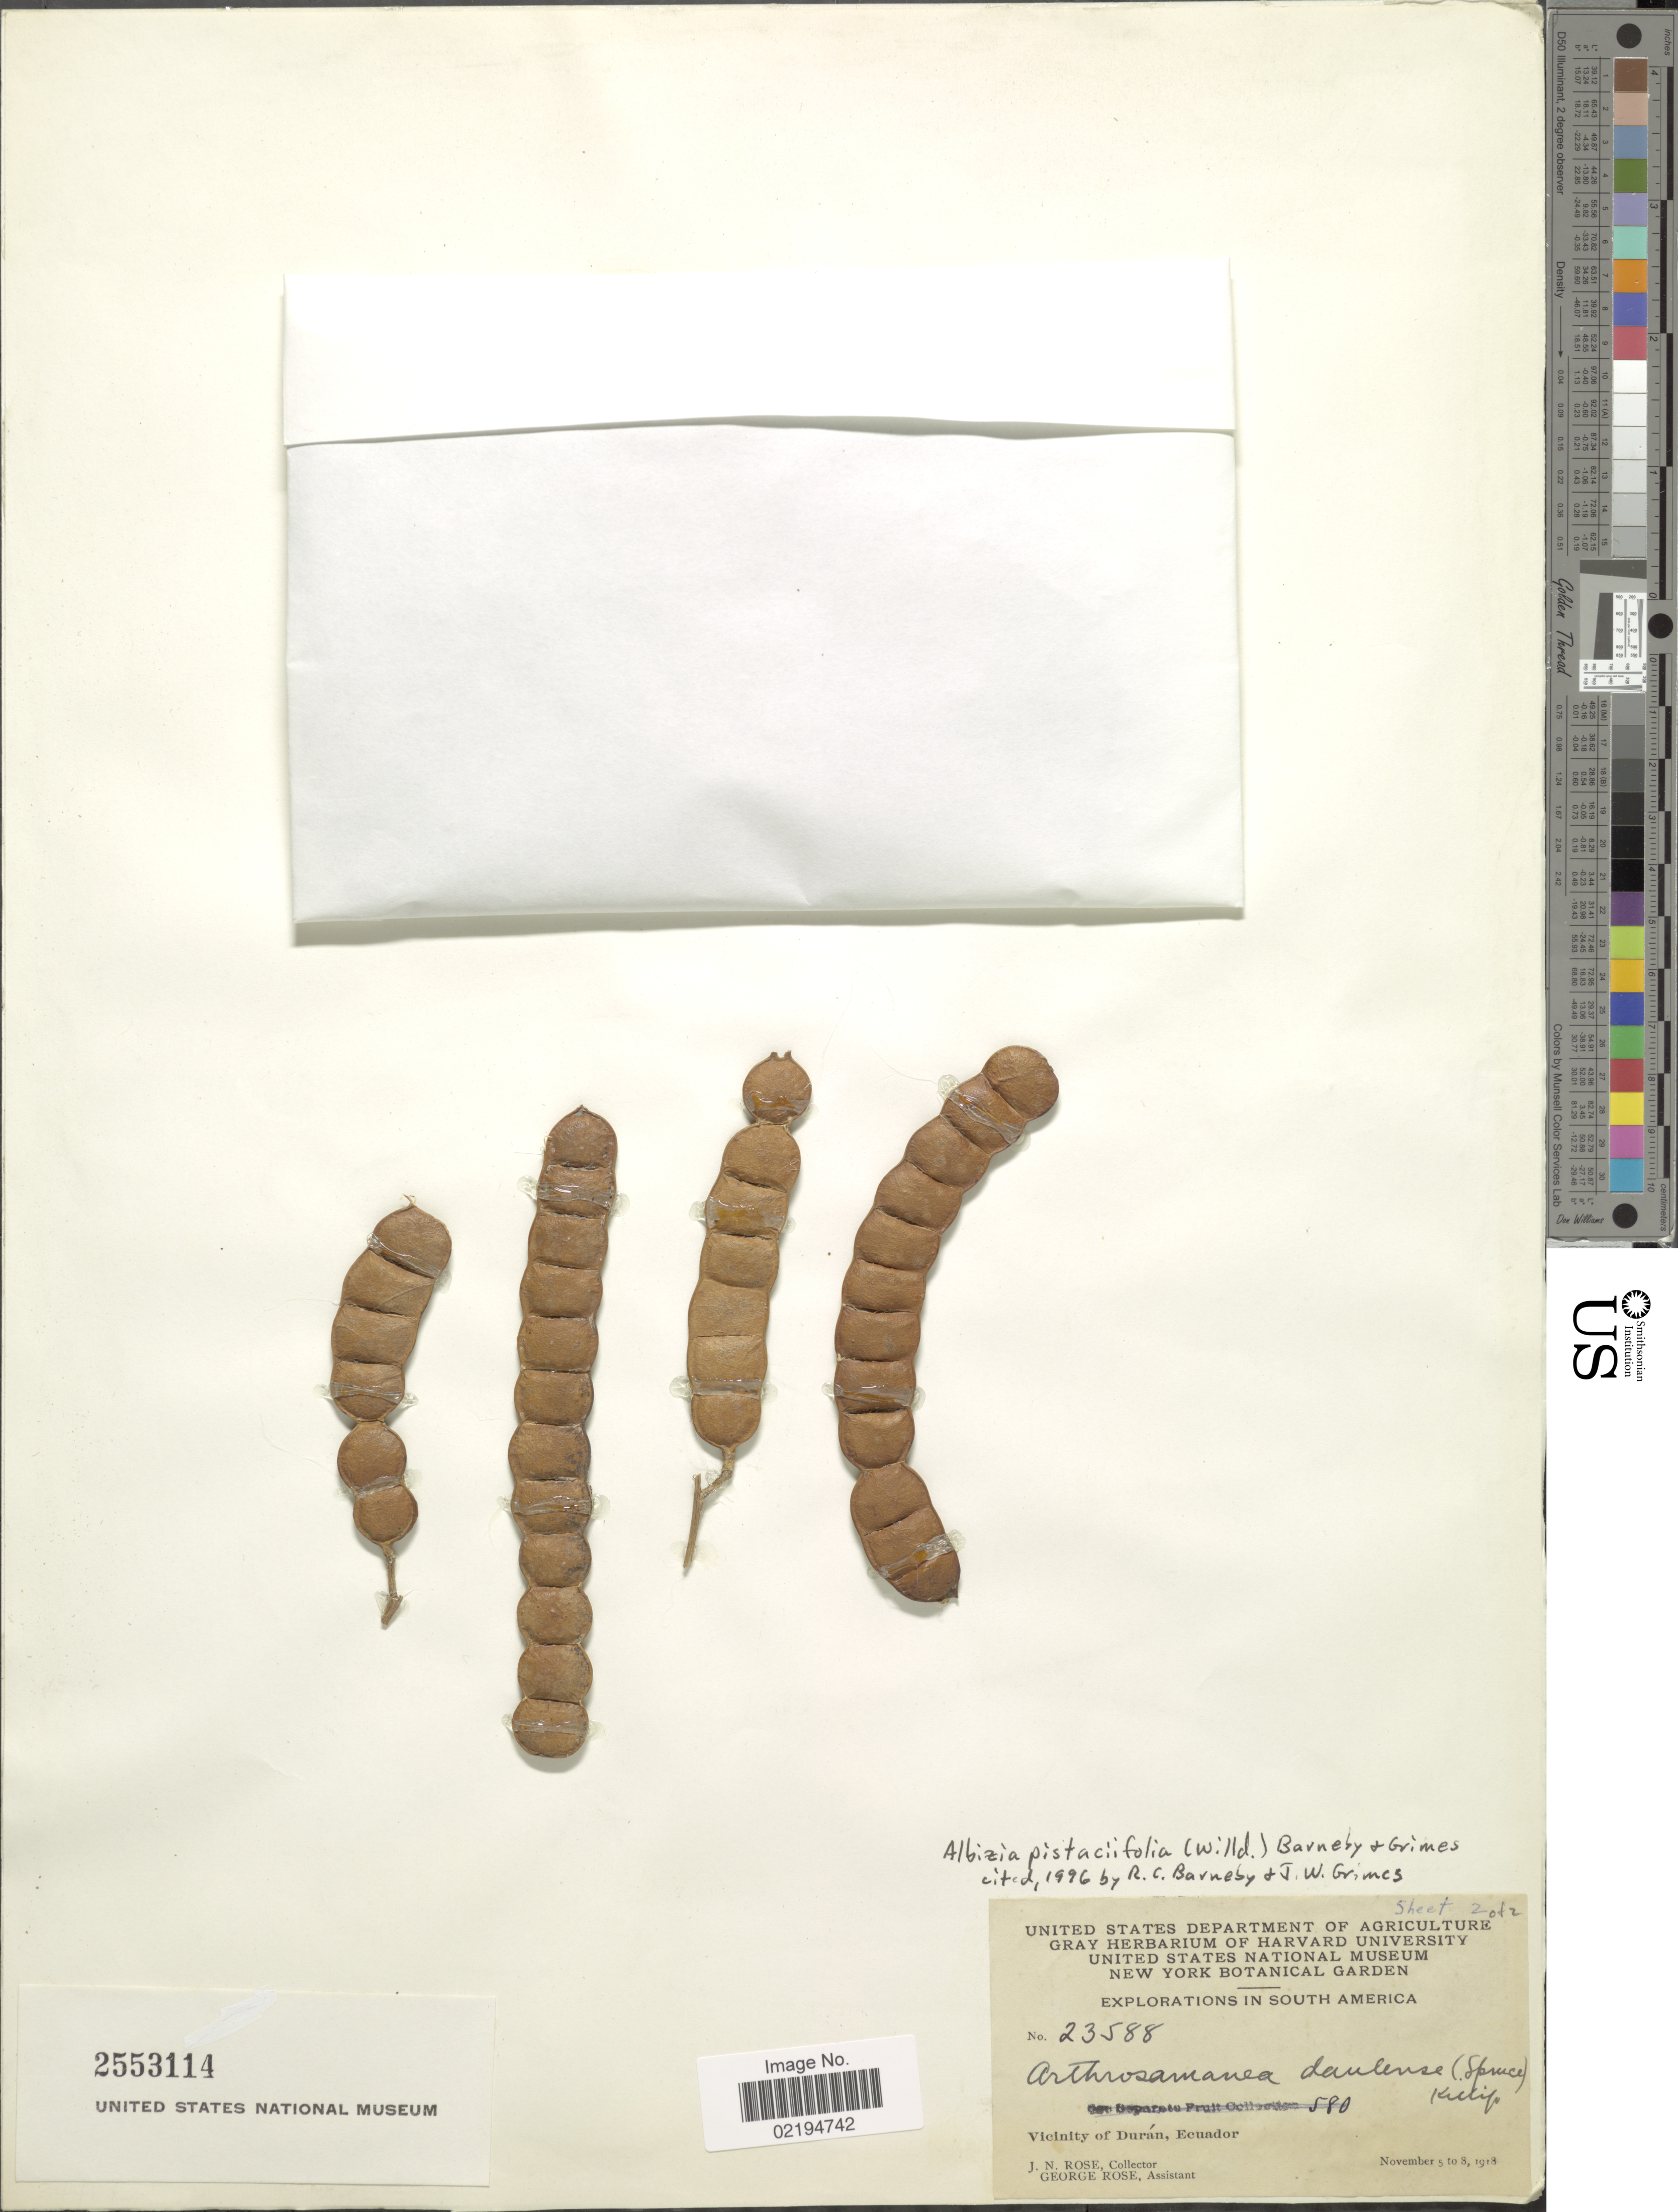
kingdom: Plantae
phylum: Tracheophyta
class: Magnoliopsida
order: Fabales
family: Fabaceae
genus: Pseudalbizzia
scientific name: Pseudalbizzia pistaciifolia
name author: (Willd.) Koenen & Duno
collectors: J. N. Rose & G. Rose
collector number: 23588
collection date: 1918-11-05/1918-11-08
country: Ecuador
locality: Vicinity of Duran.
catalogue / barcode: US 2553114